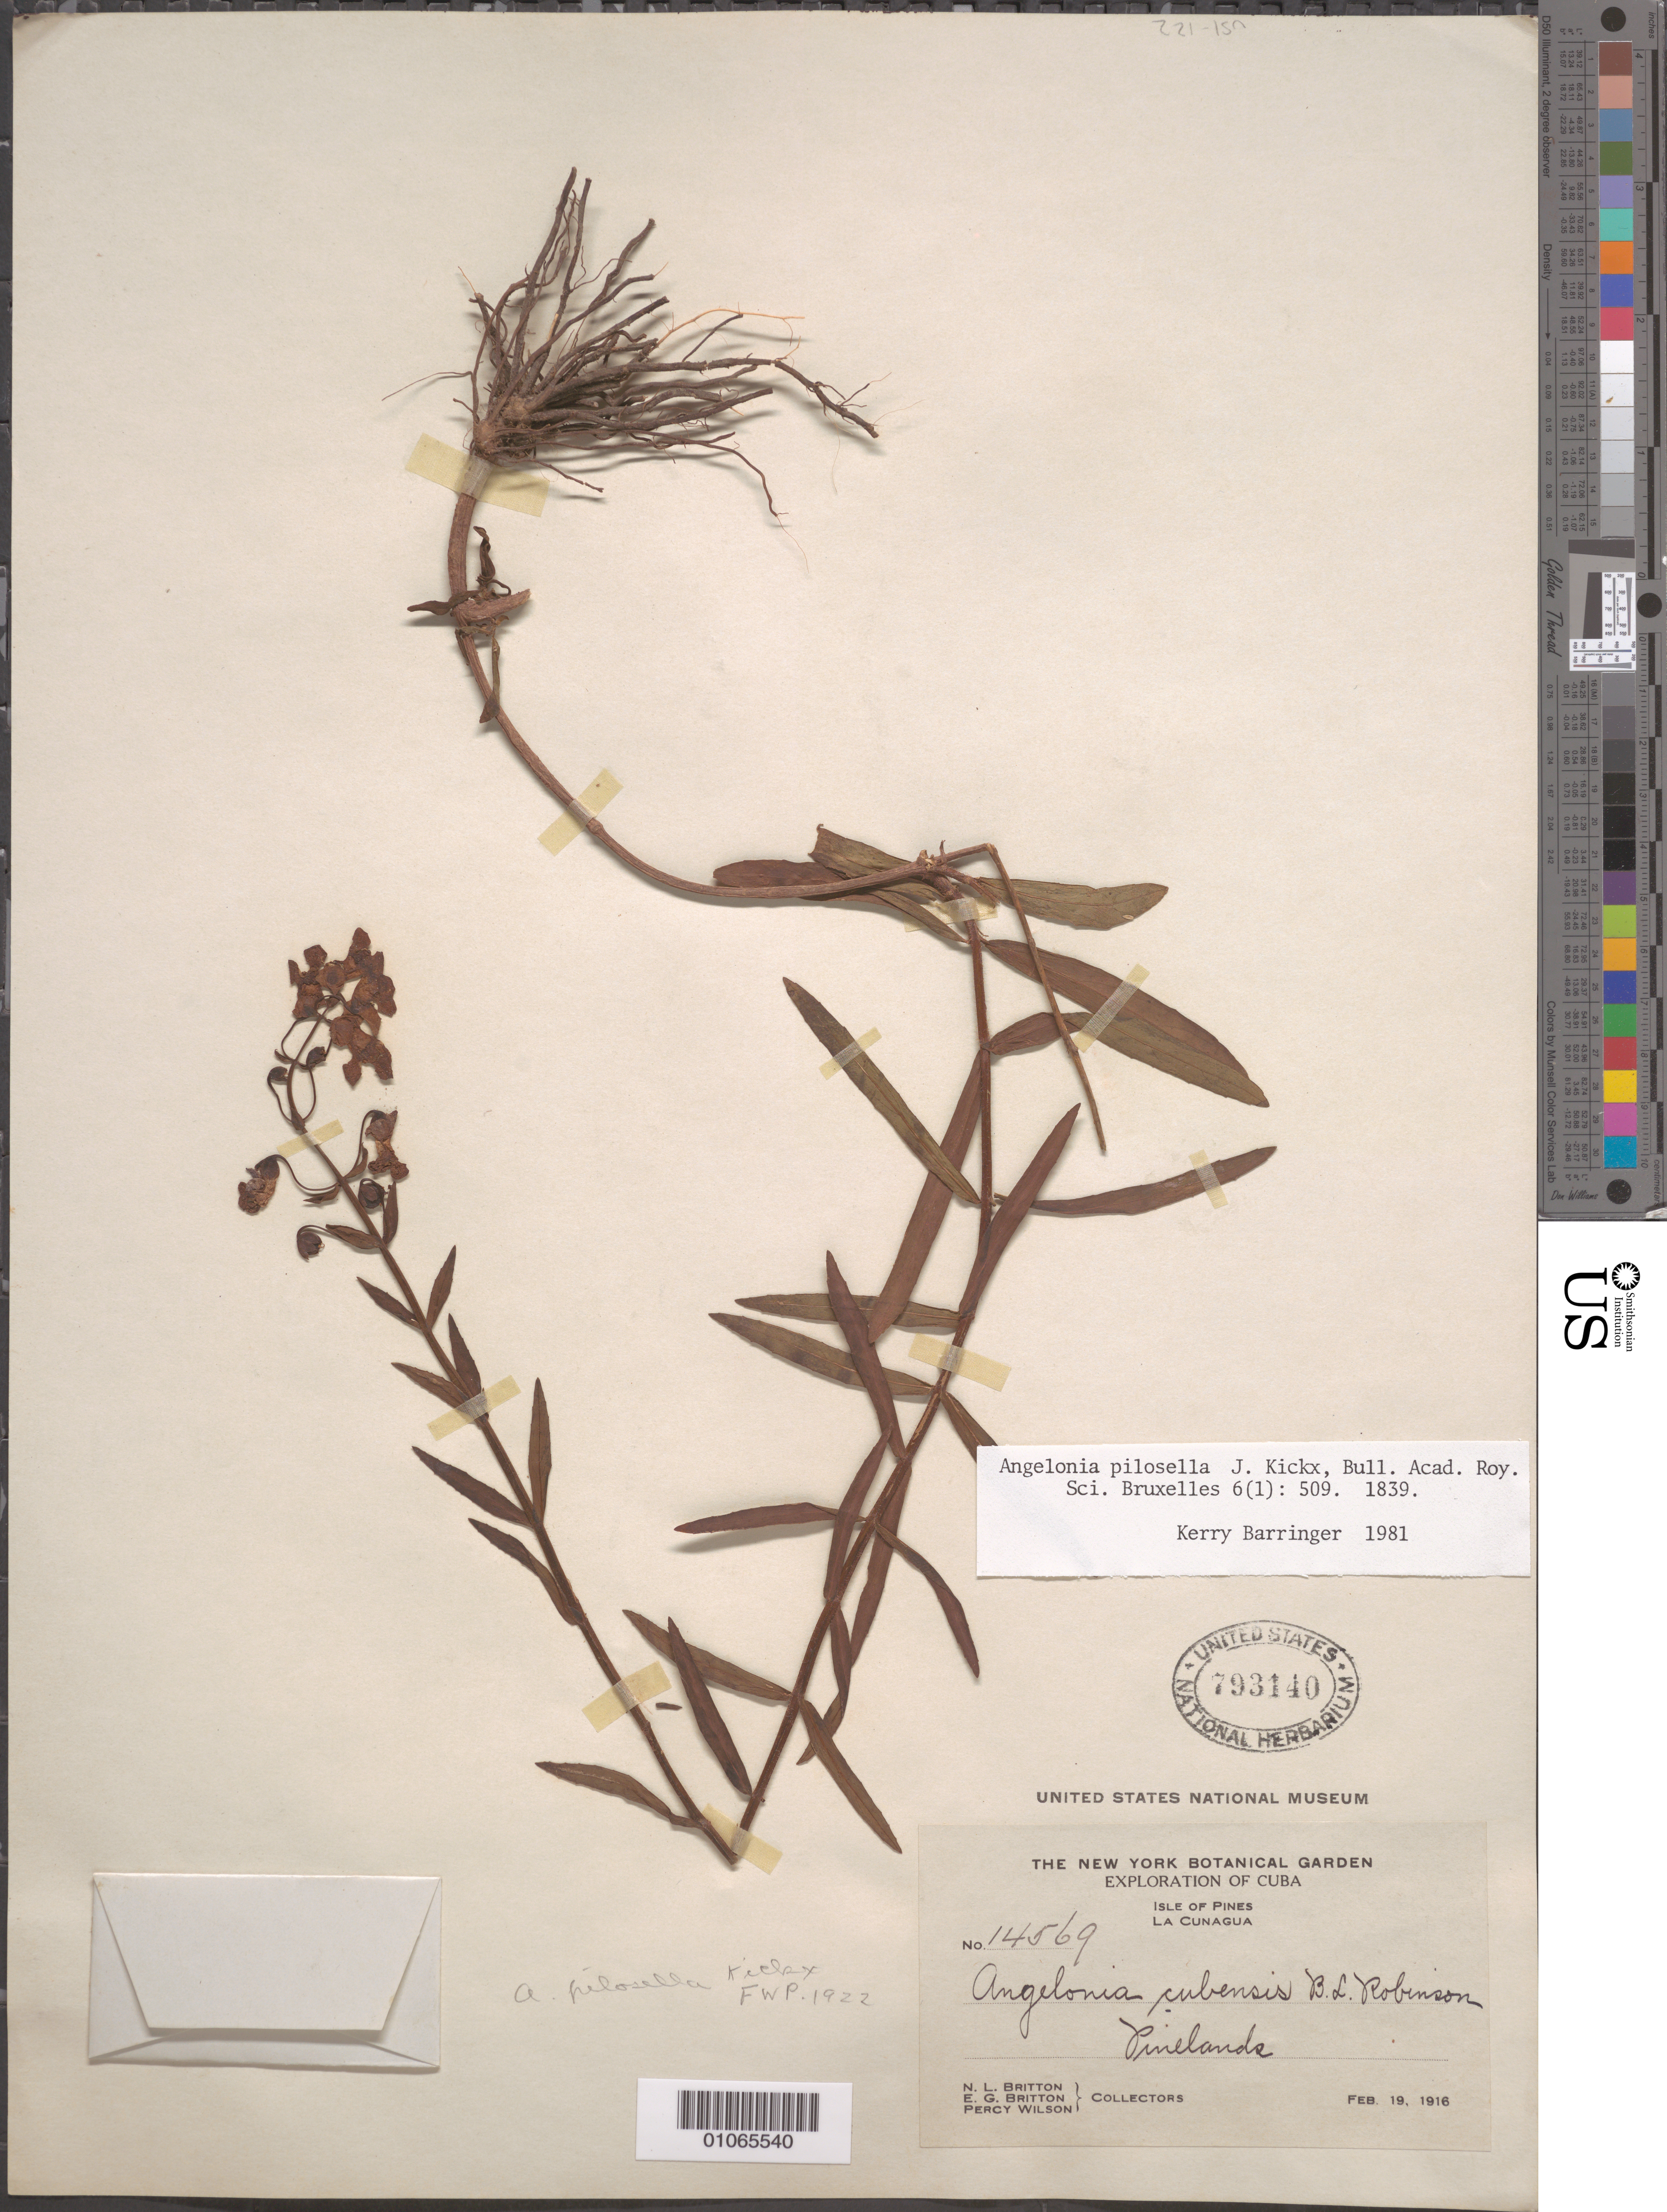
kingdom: Plantae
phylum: Tracheophyta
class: Magnoliopsida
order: Lamiales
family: Plantaginaceae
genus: Angelonia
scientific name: Angelonia pilosella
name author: J. Kickx f.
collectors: N. Britton, E. G. Britton & P. Wilson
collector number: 14569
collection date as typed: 19 Feb 1916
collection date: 1916-02-19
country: Cuba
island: Isla de la Juventud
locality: La Cunagua Pinelands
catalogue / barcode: US 793140